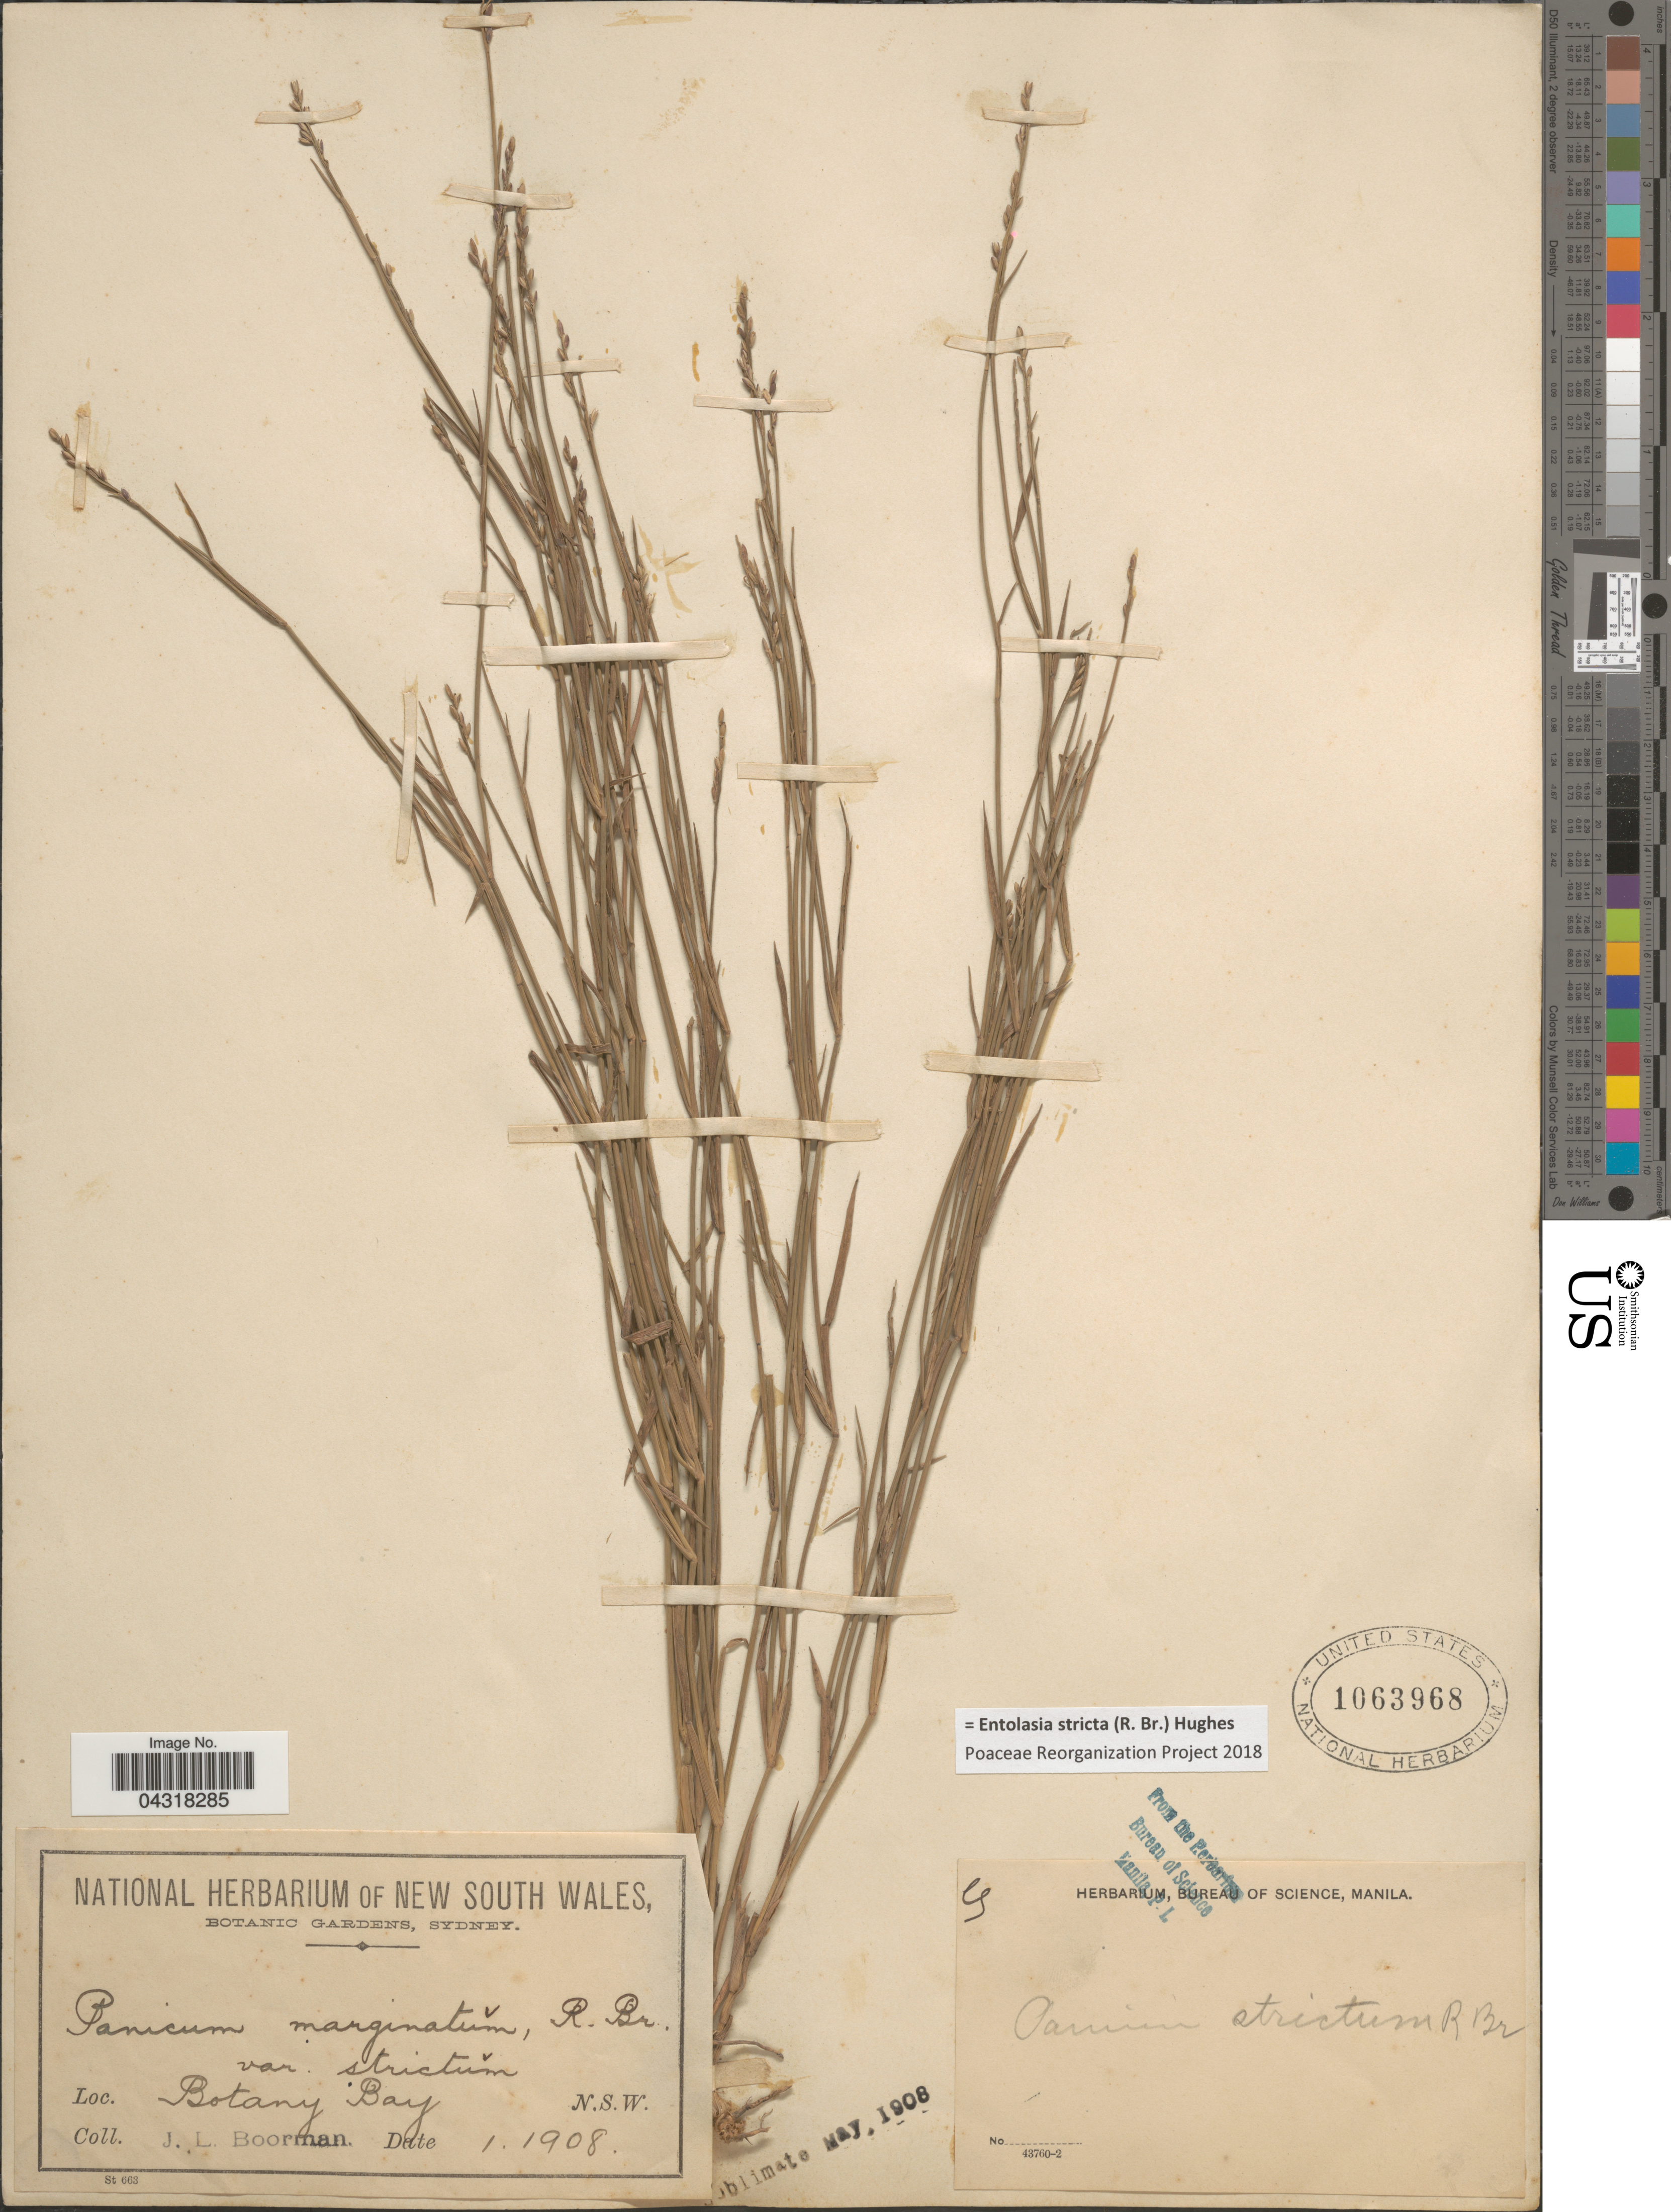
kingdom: Plantae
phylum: Tracheophyta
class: Liliopsida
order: Poales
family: Poaceae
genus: Entolasia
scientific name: Entolasia stricta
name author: (R. Br.) C.E. Hughes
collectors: J. Boorman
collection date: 1908-01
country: Australia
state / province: New South Wales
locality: Botany Bay.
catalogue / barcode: US 1063968